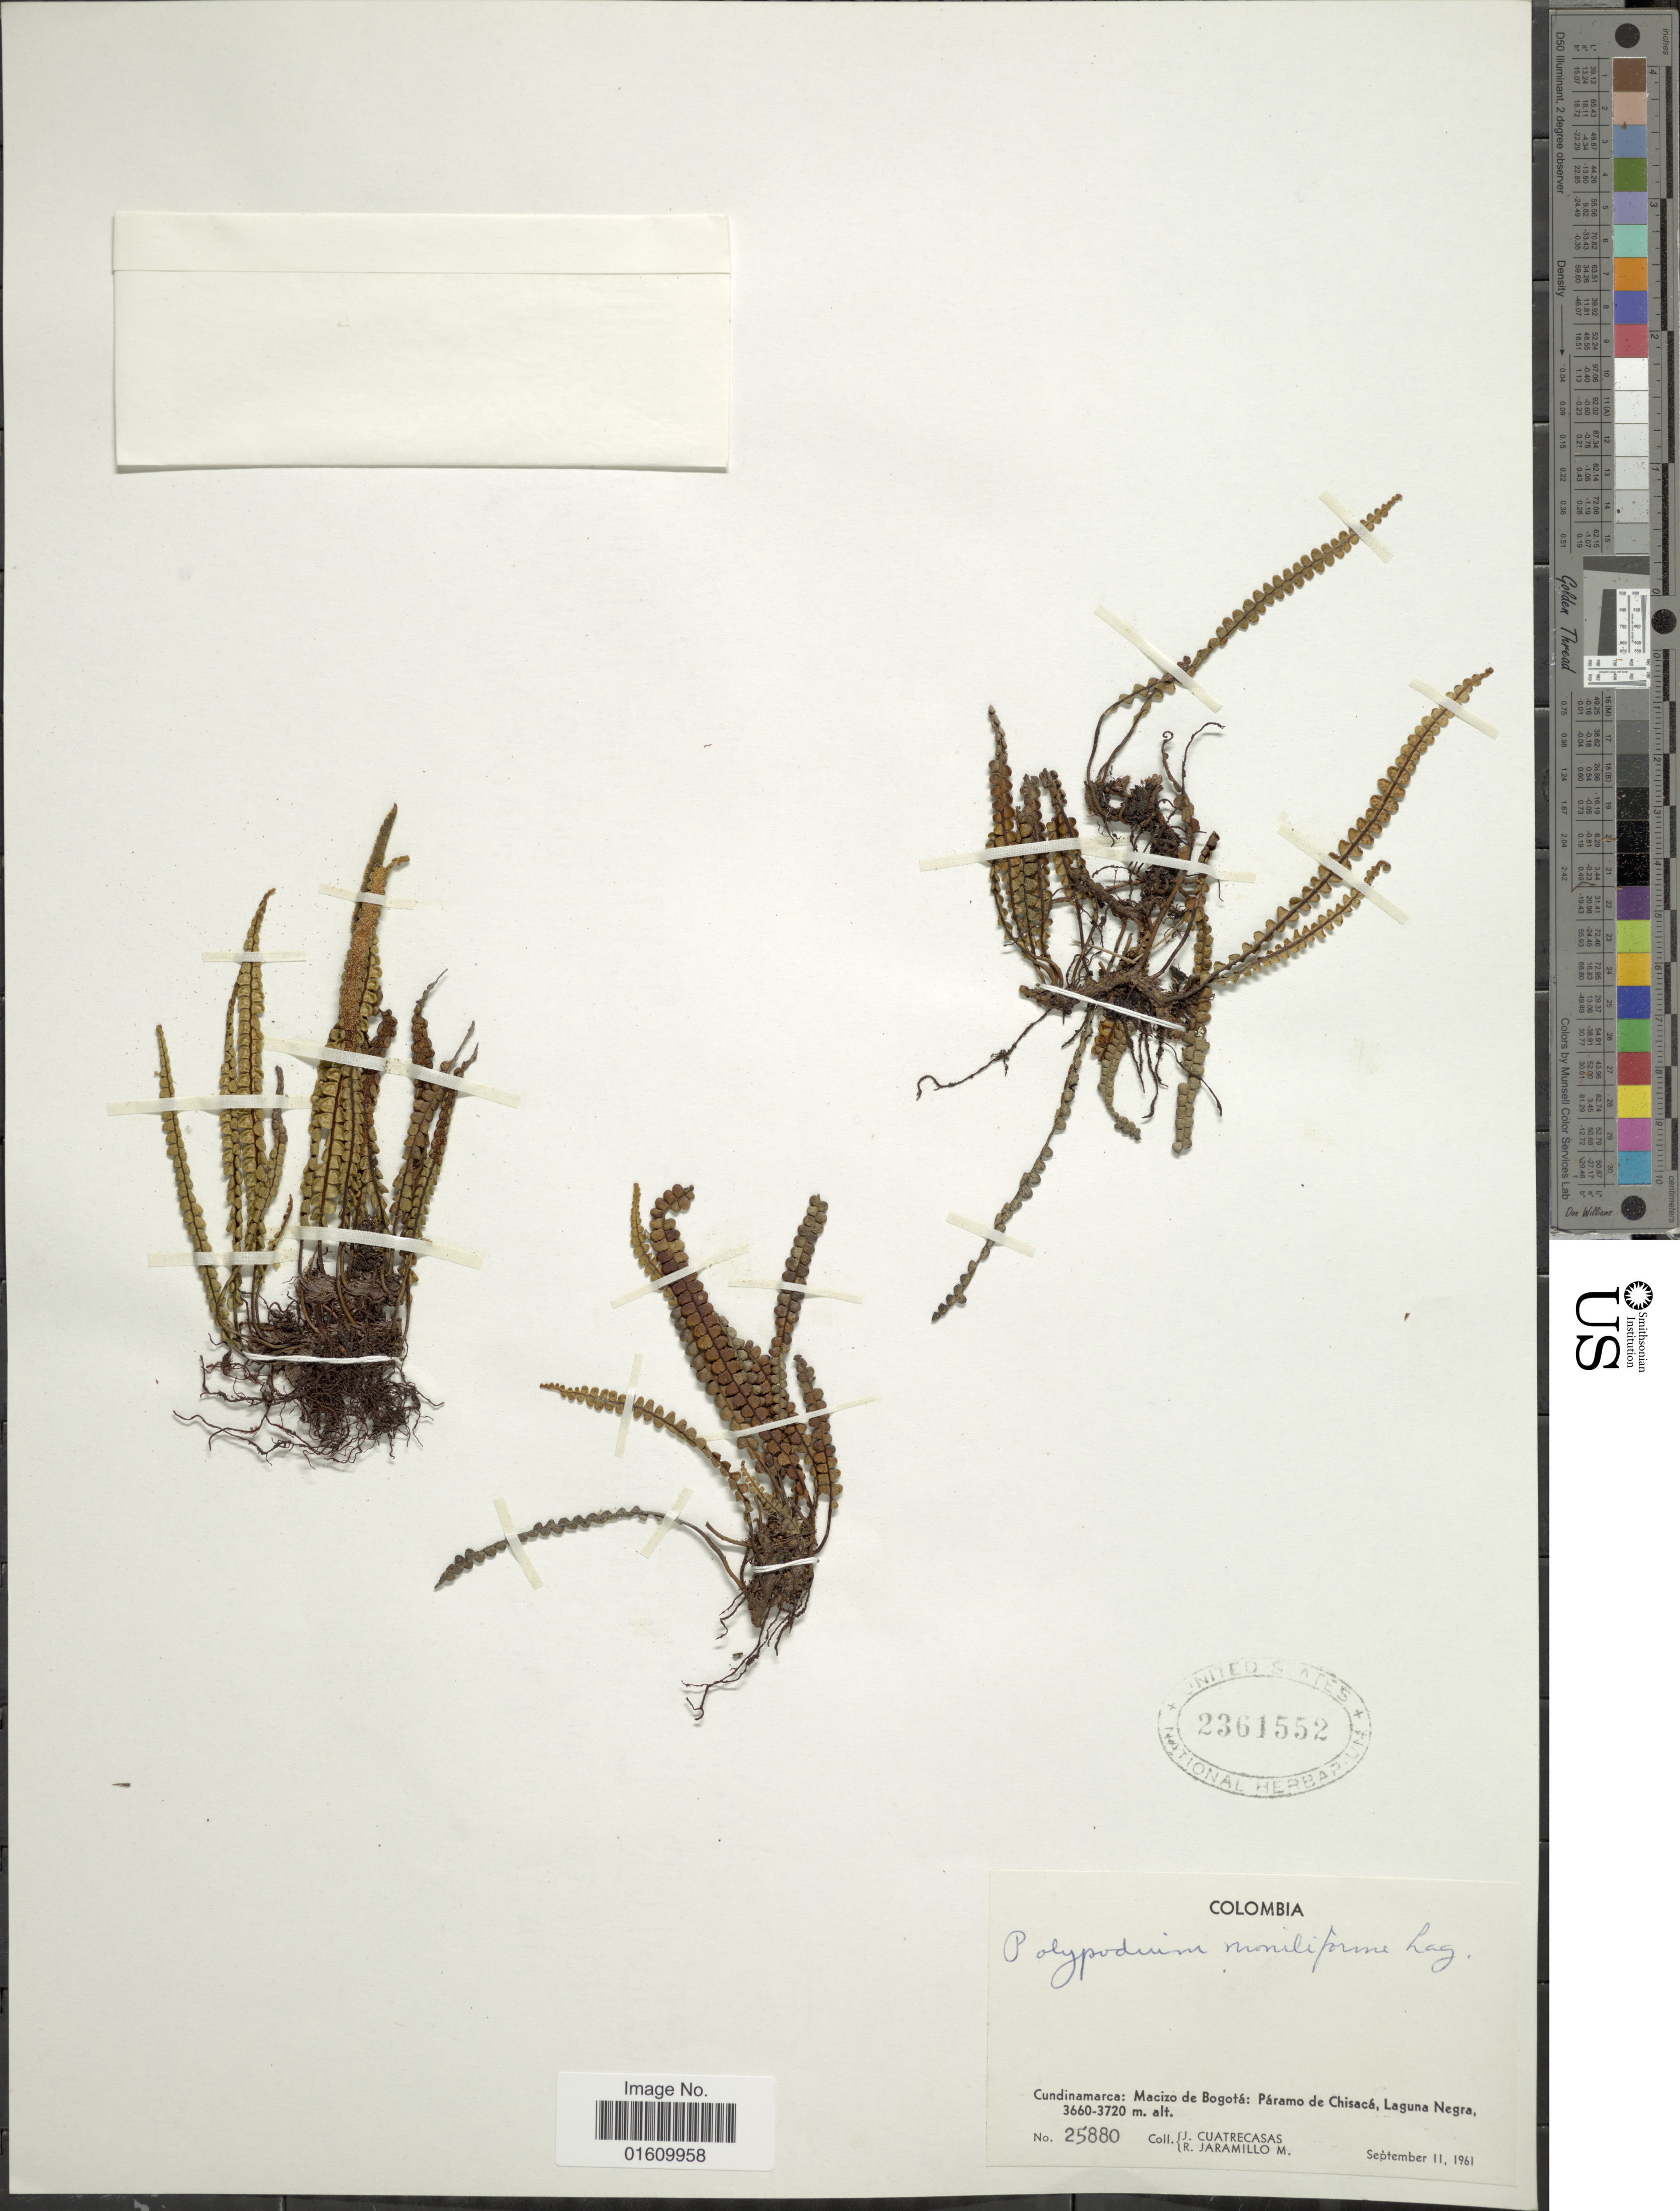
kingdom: Plantae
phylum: Tracheophyta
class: Polypodiopsida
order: Polypodiales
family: Polypodiaceae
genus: Melpomene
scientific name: Melpomene moniliformis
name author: (Lag. ex Sw.) A.R. Sm. & R.C. Moran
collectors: J. Cuatrecasas & R. Jaramillo M.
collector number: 25880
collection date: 1961-09-11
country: Colombia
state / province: Cundinamarca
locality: Macizo de Bogota: Paramo de Chisaca, Laguna Negra.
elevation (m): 3660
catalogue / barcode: US 2361552